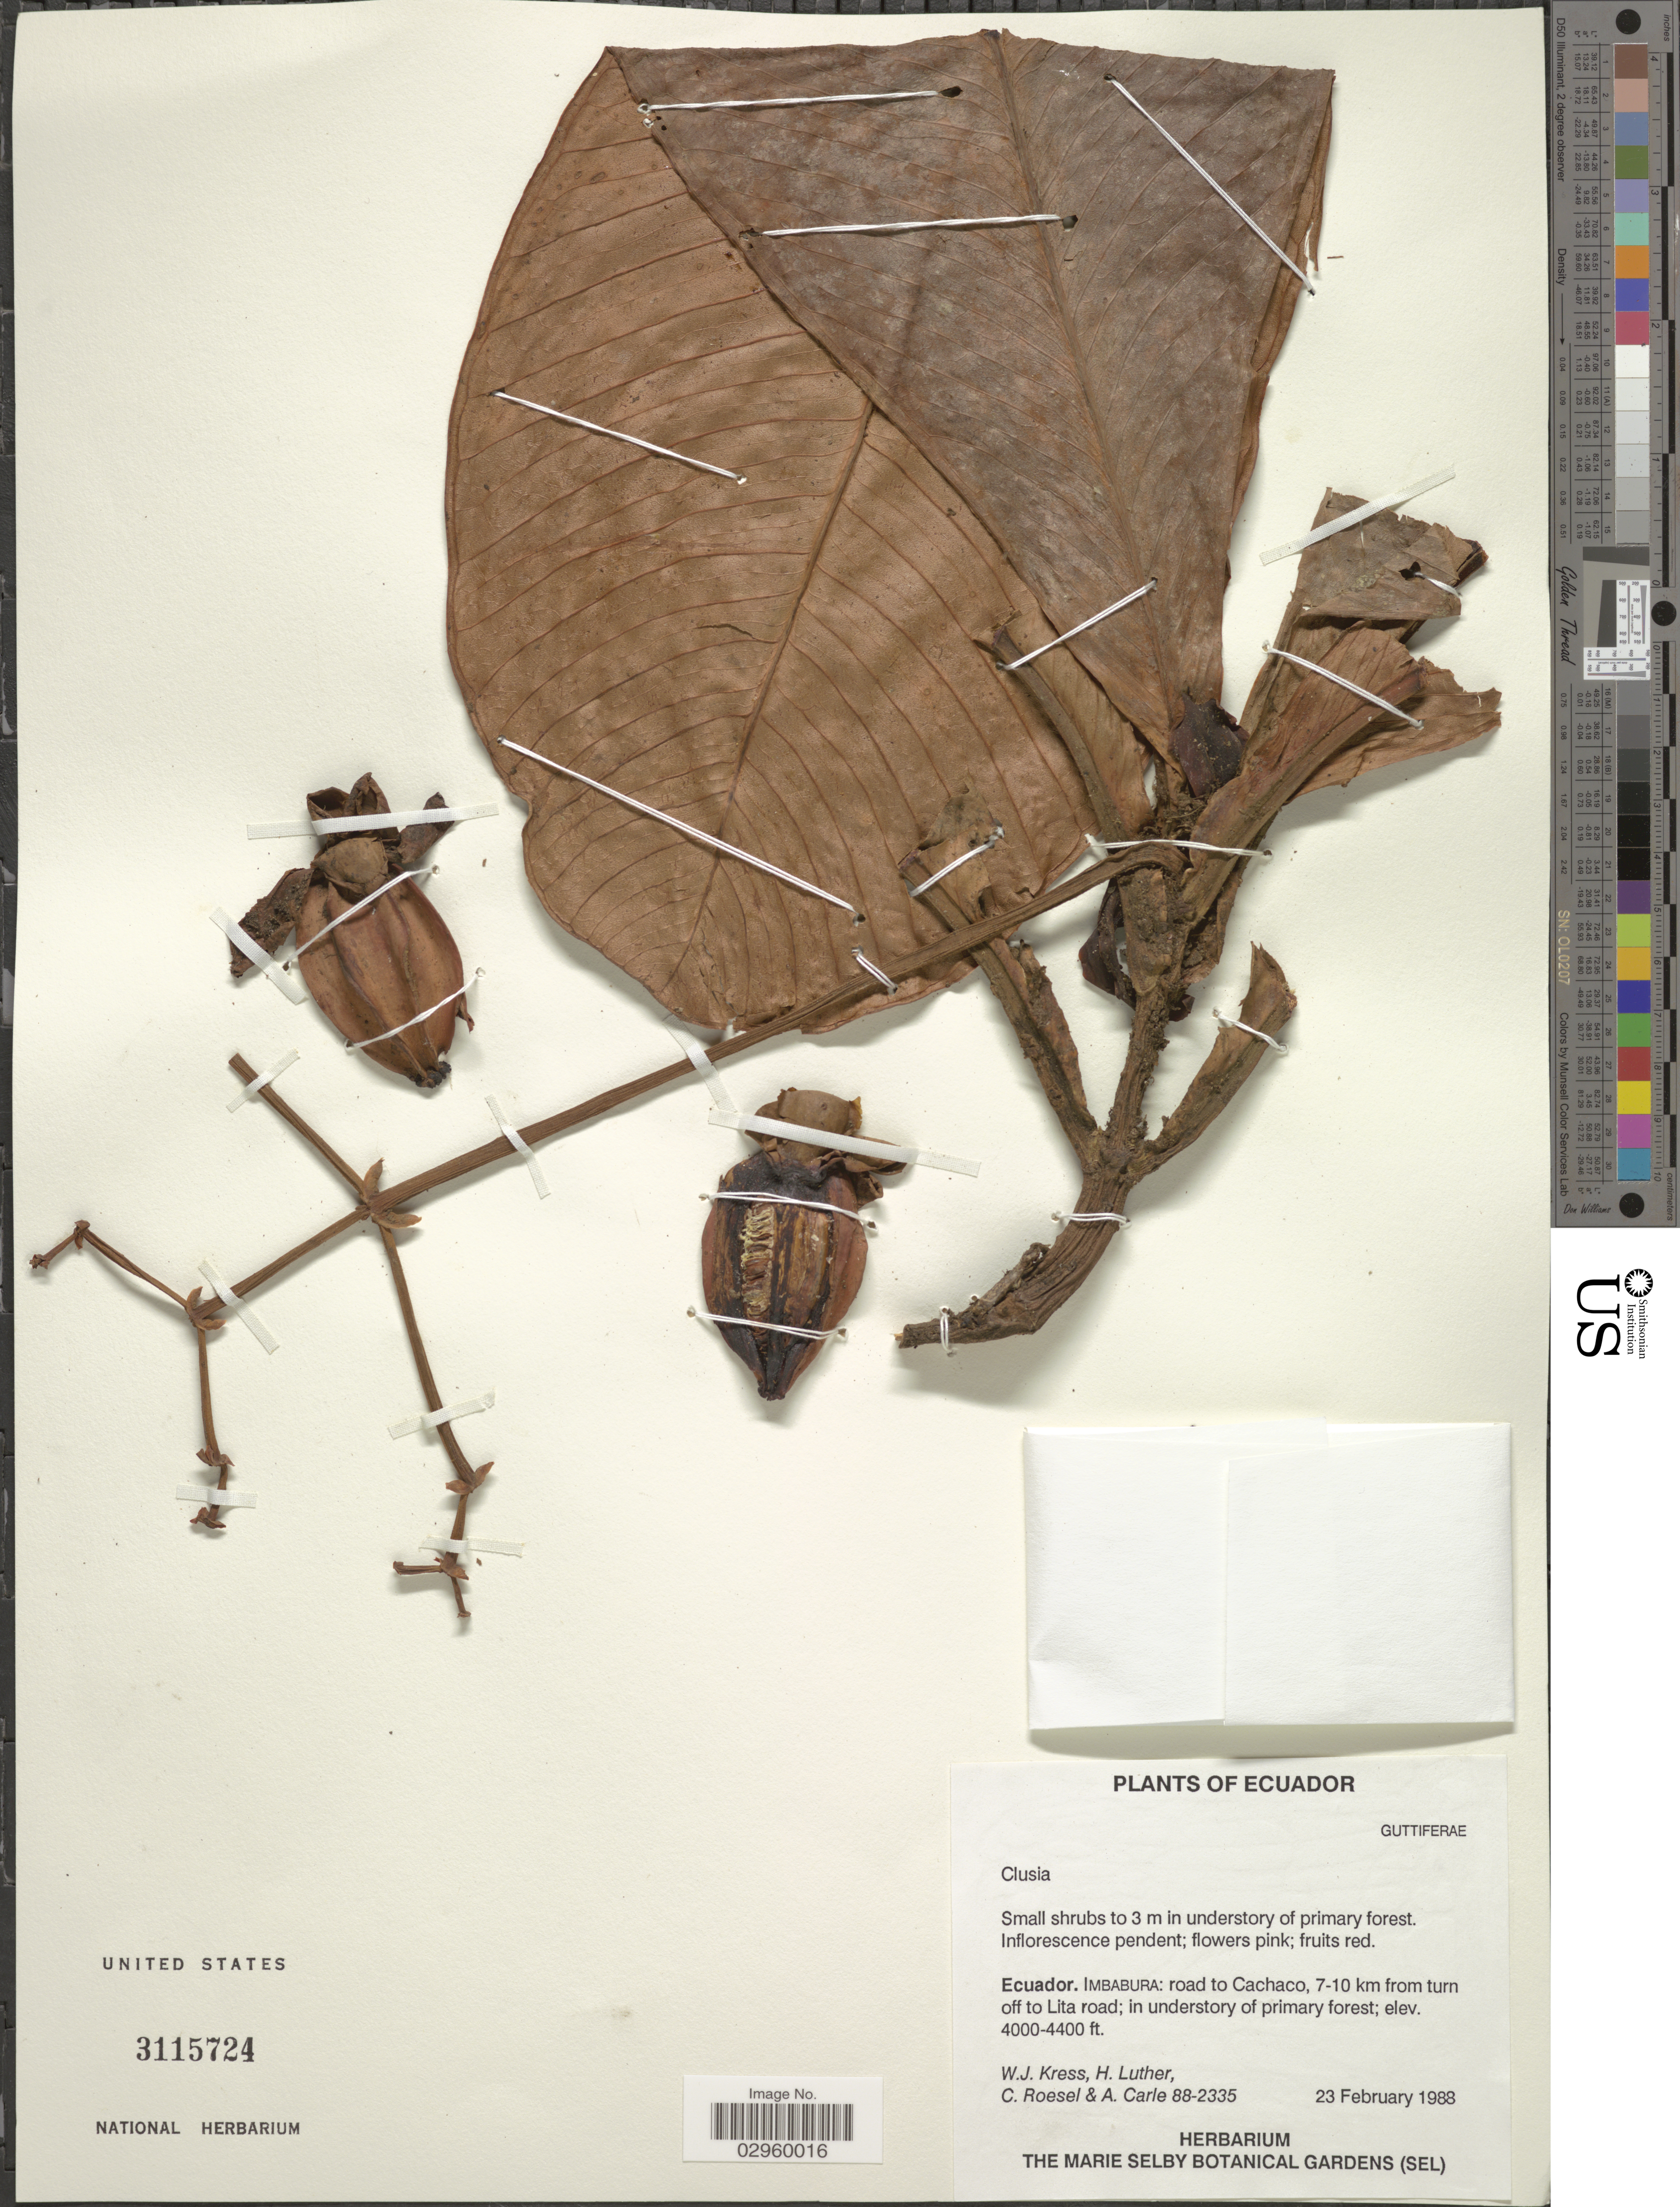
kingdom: Plantae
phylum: Tracheophyta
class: Magnoliopsida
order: Malpighiales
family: Clusiaceae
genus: Clusia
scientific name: Clusia sp.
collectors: W. J. Kress, H. Luther, C. S. Roesel & A. Carle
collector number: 88-2335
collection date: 1988-02-23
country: Ecuador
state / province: Imbabura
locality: Road to Cachaco, 7-10 km from turn off to Lita road.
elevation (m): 1219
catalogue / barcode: US 3115724